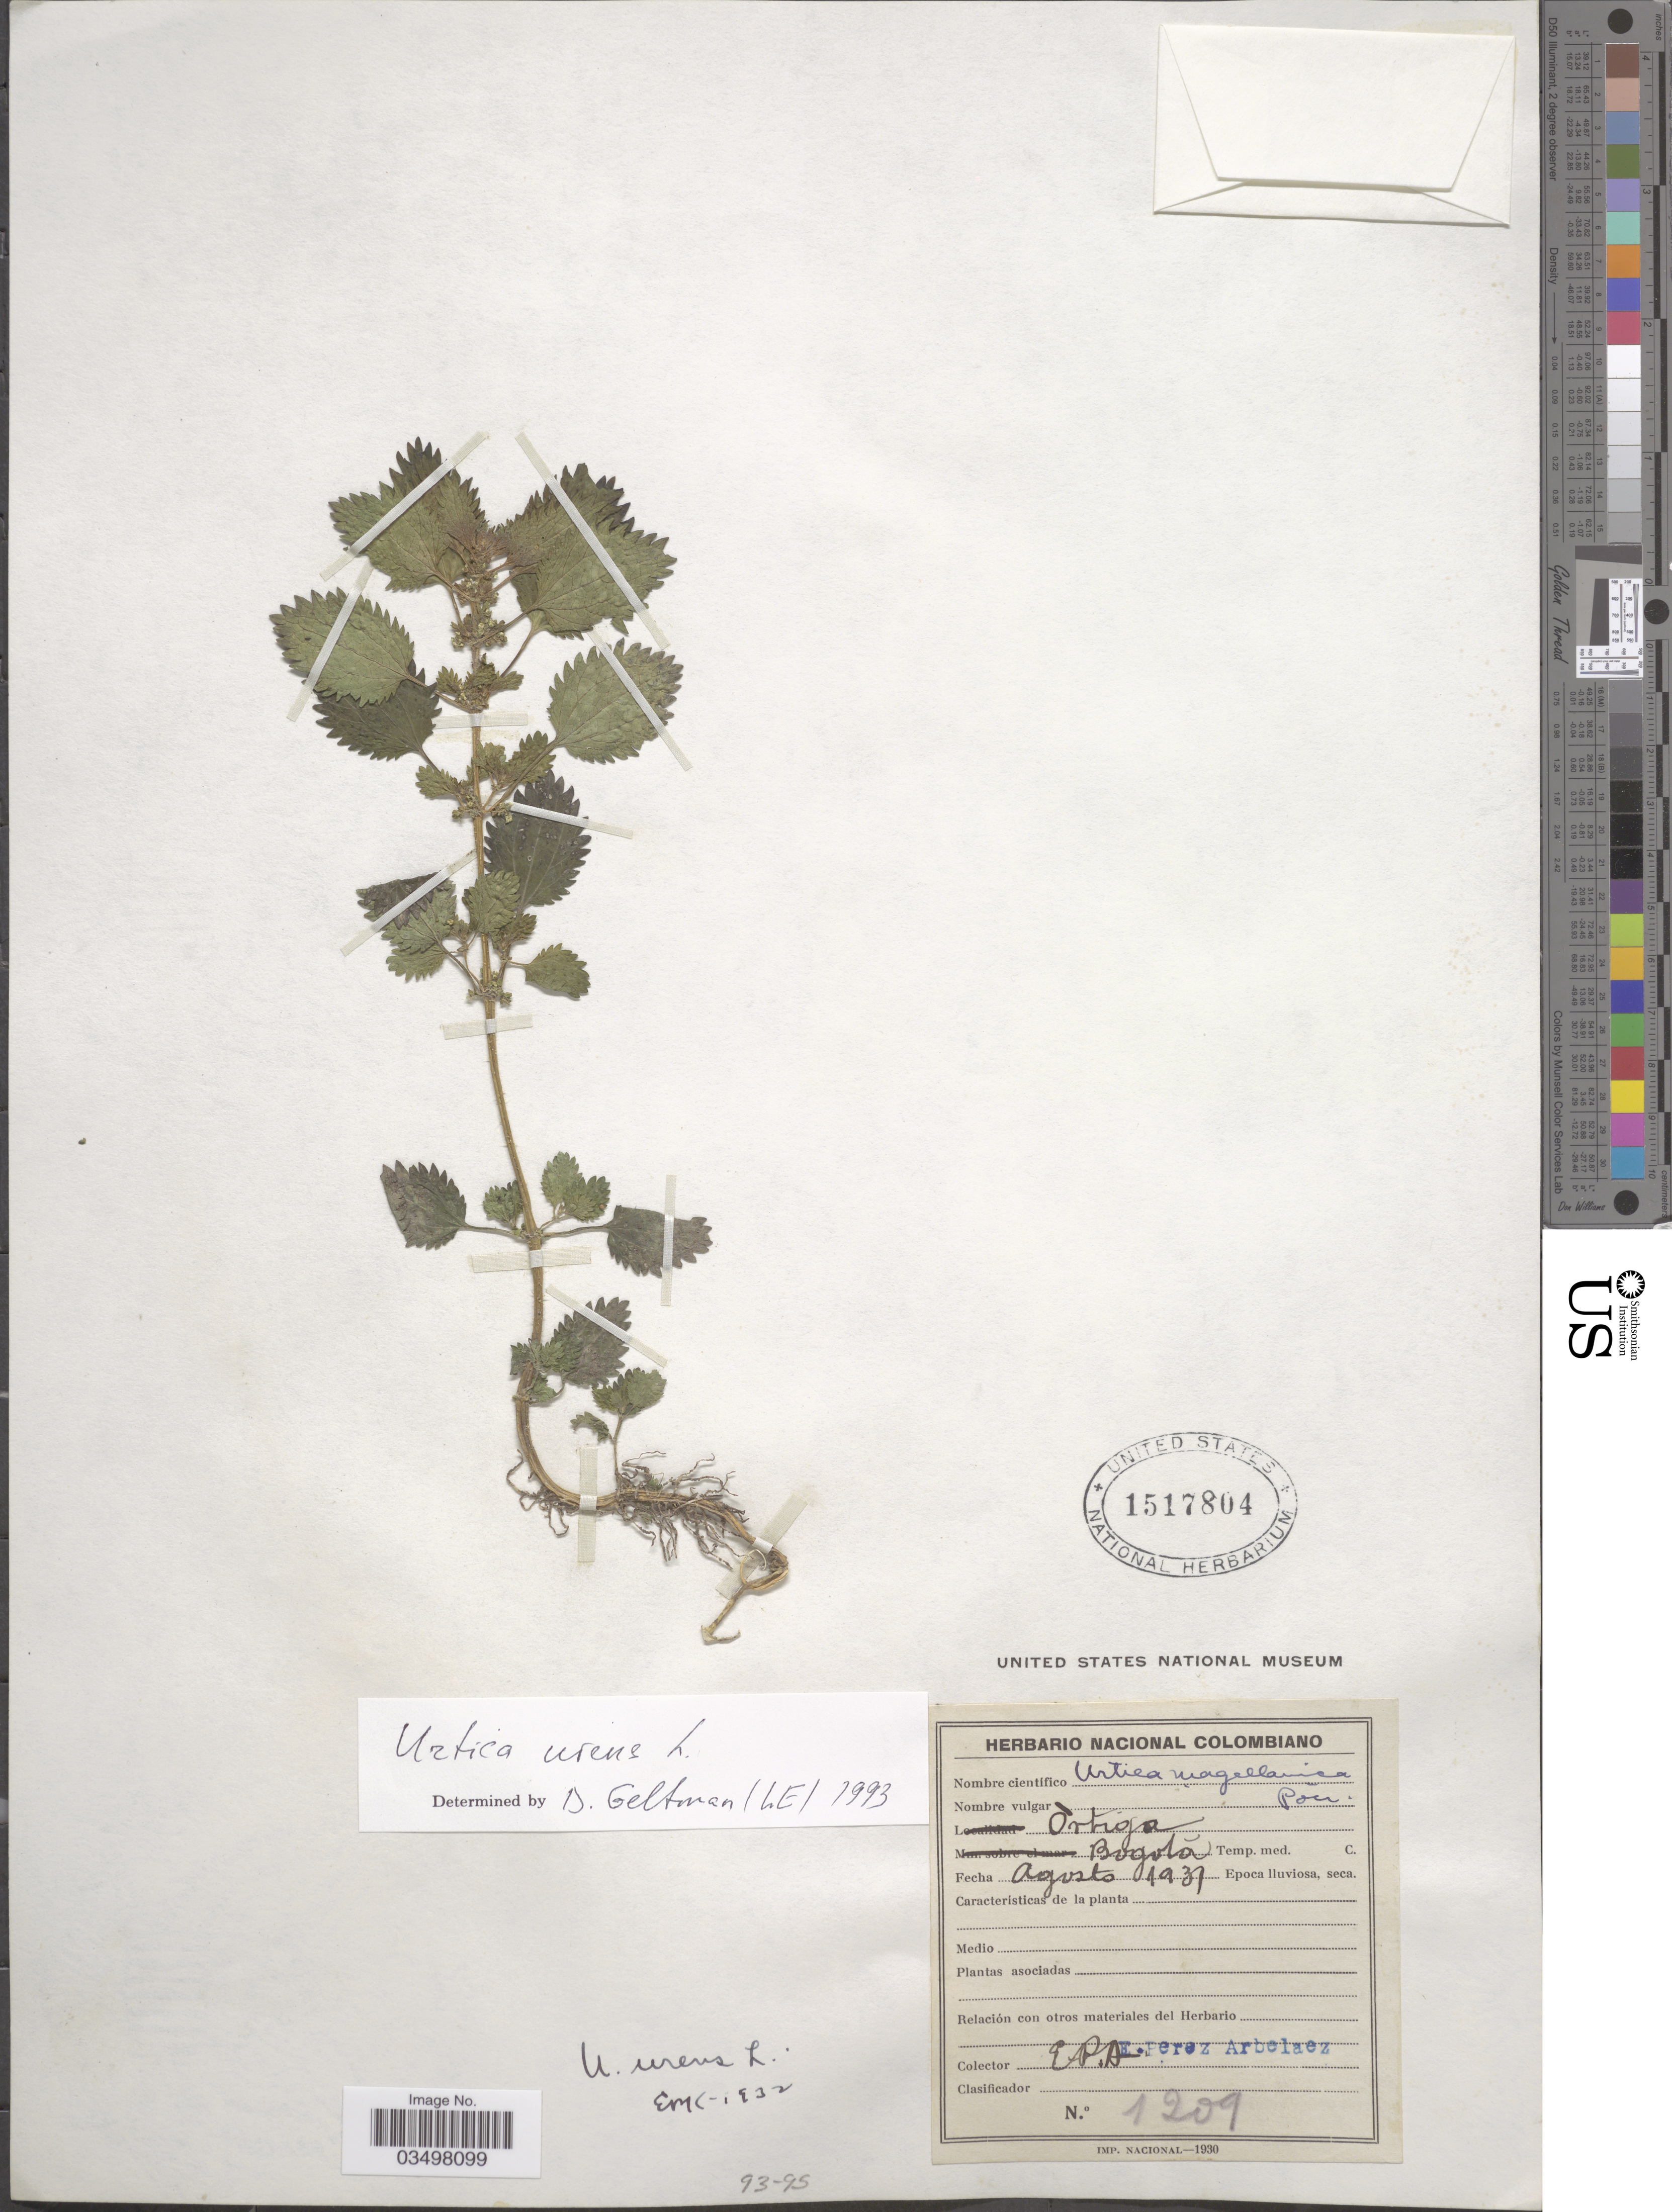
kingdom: Plantae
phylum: Tracheophyta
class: Magnoliopsida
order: Rosales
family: Urticaceae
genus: Urtica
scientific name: Urtica urens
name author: L.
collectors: E. Pérez Arbeláez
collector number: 1209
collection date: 1931-08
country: Colombia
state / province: Bogota D.C.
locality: Ortiga, Bogota.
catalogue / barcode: US 1517804